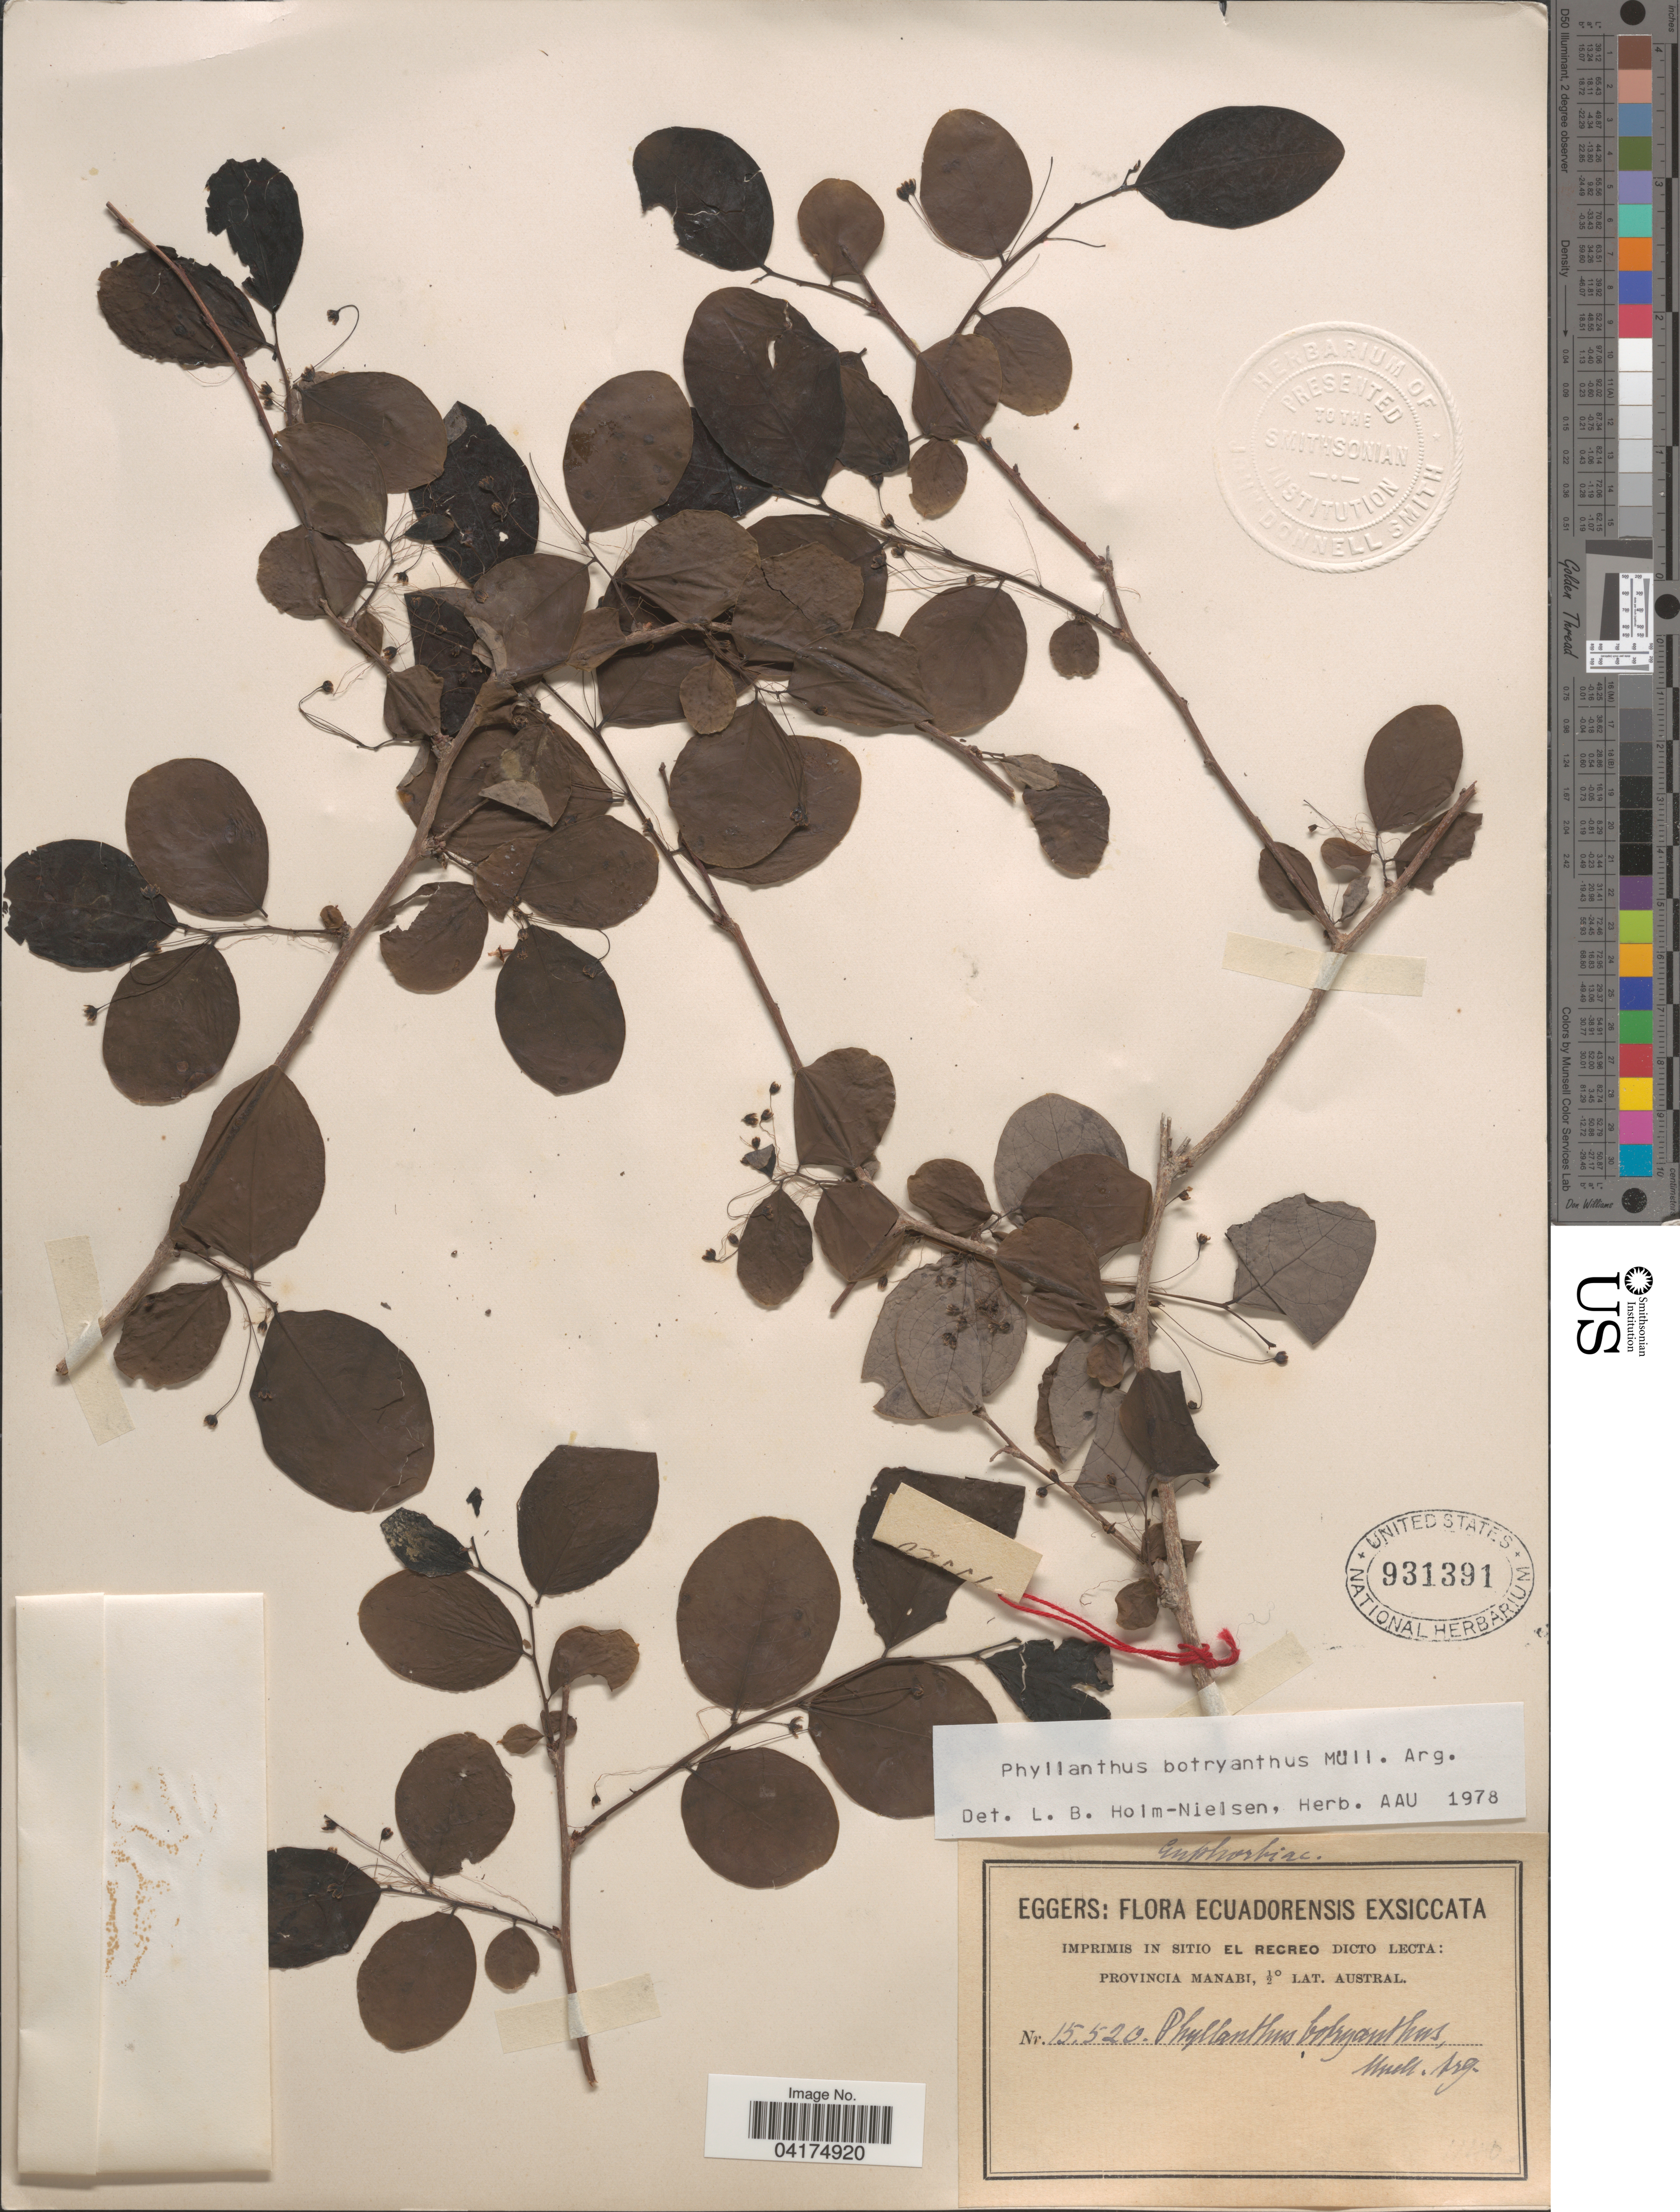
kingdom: Plantae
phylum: Tracheophyta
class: Magnoliopsida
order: Malpighiales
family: Phyllanthaceae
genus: Phyllanthus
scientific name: Phyllanthus botryanthus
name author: Müll. Arg.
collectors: -. Eggers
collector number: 15520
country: Ecuador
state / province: Manabí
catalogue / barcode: US 931391